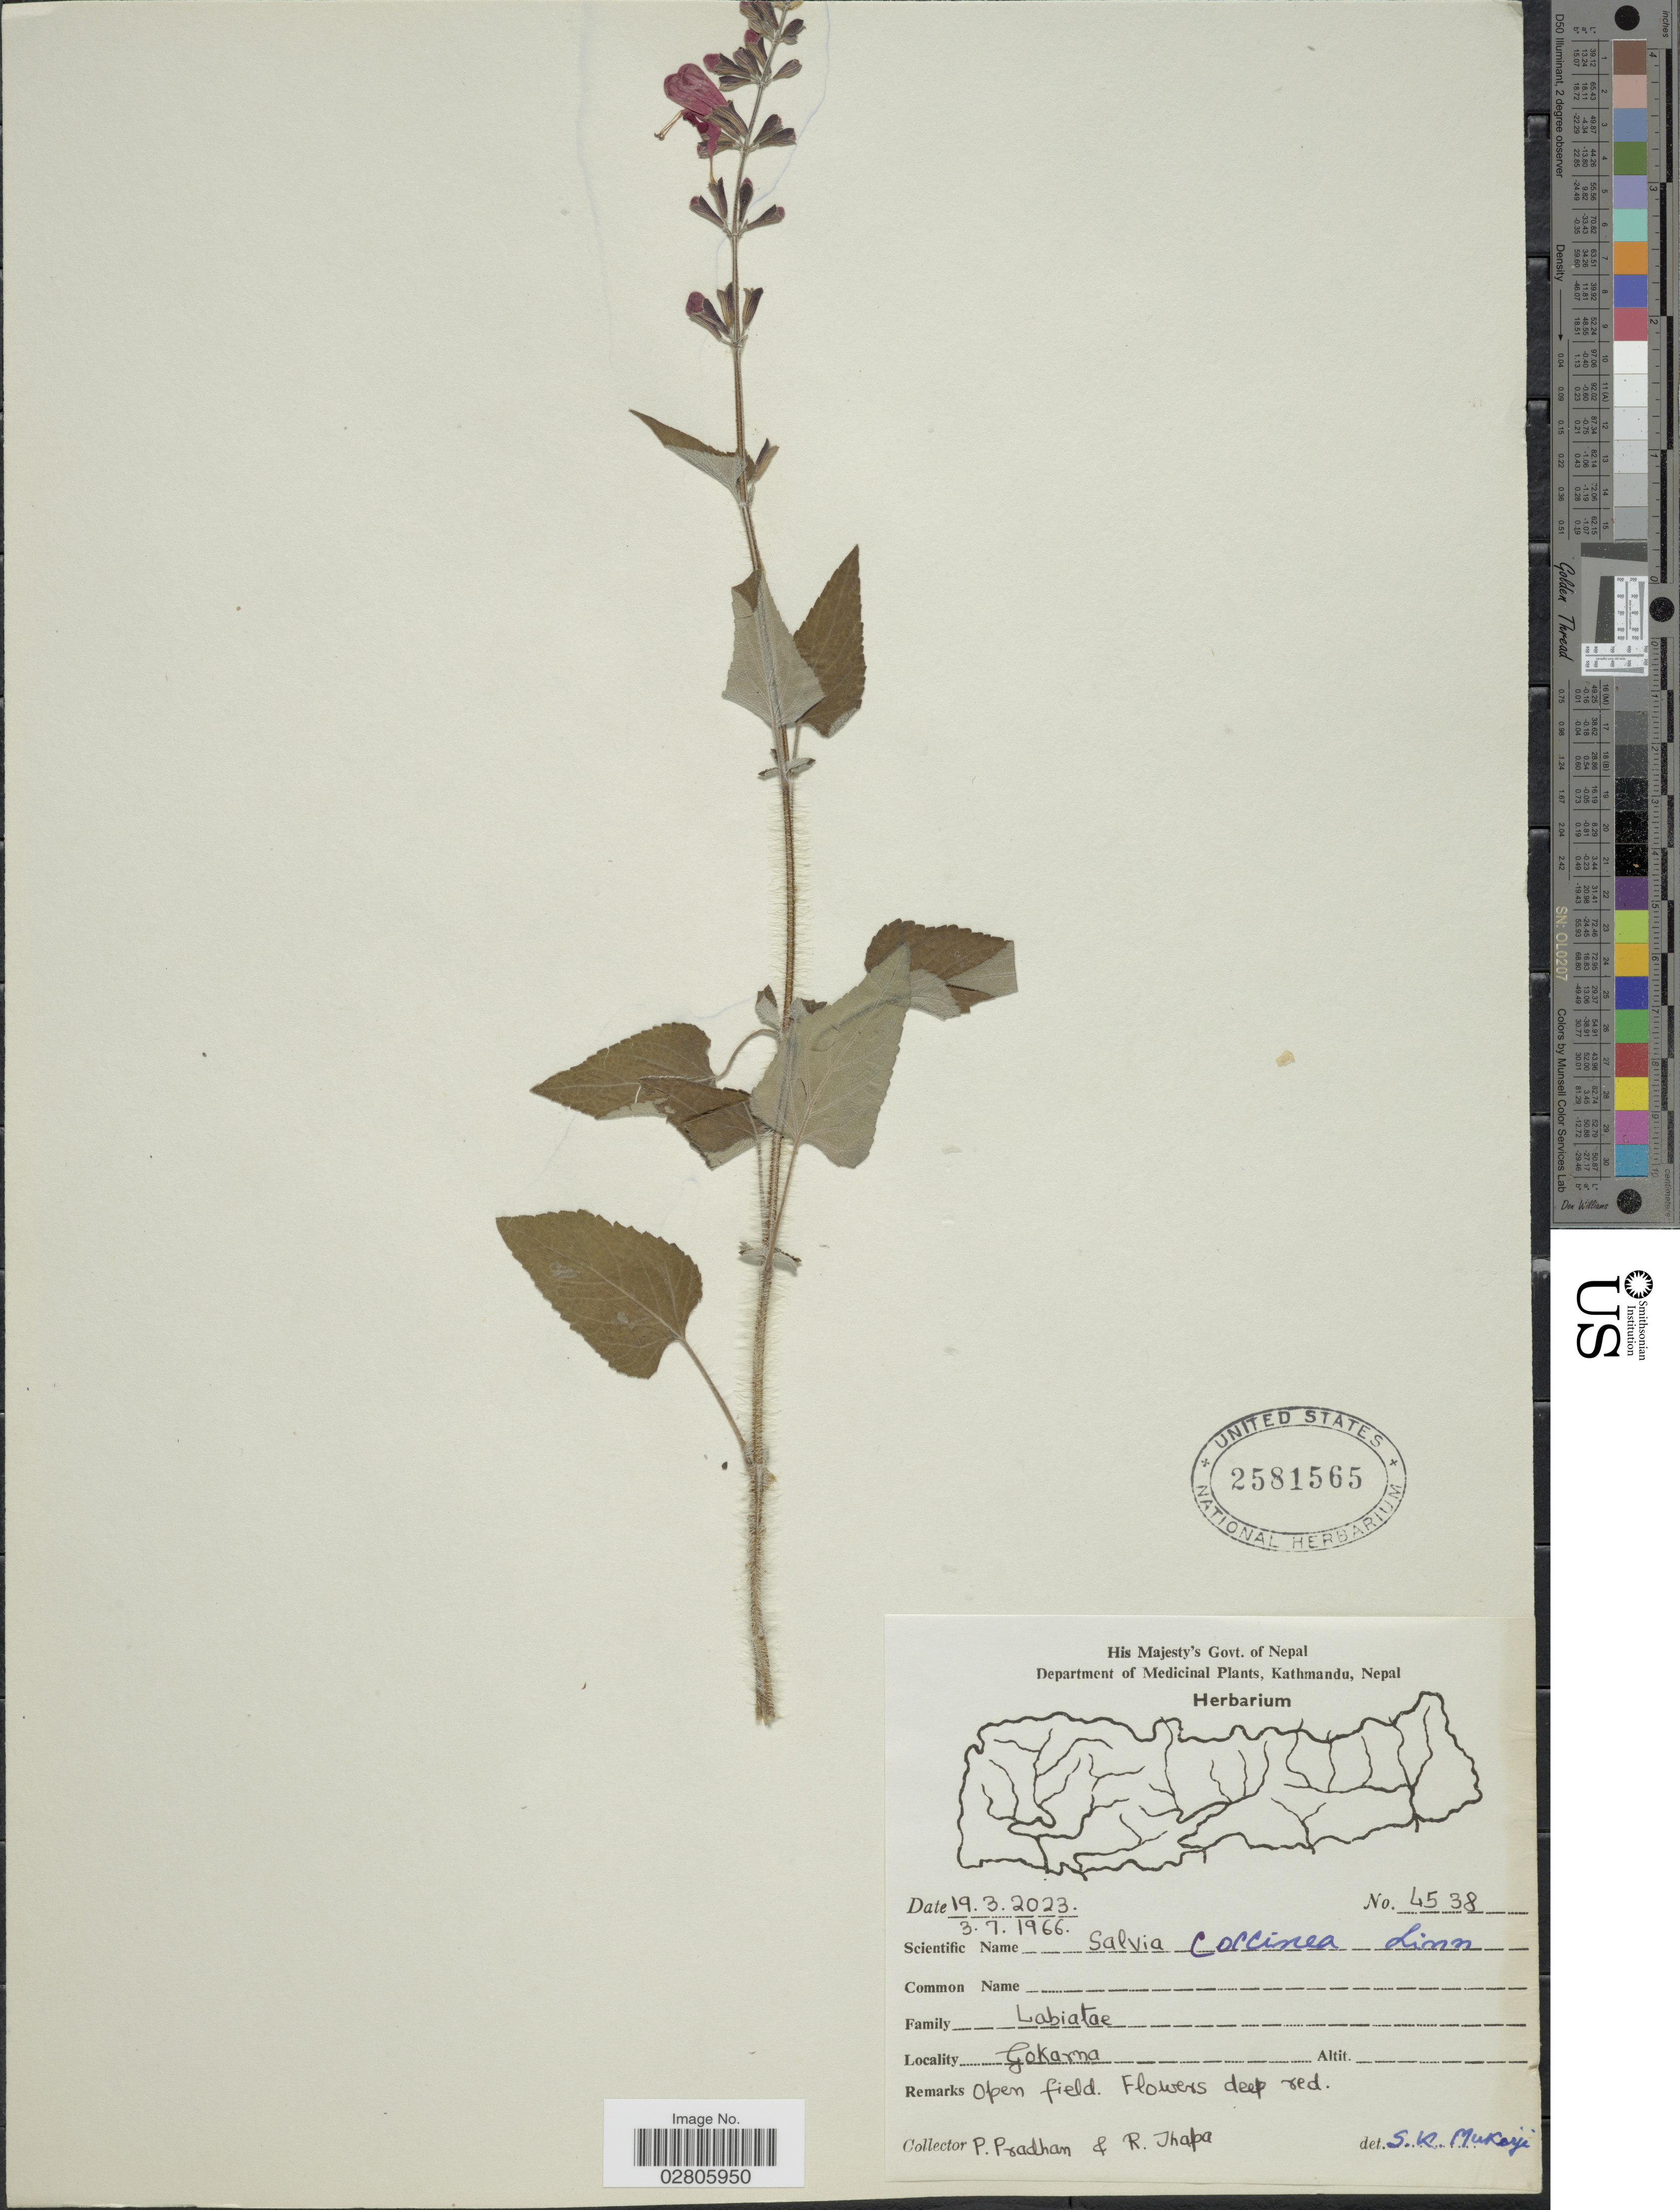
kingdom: Plantae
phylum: Tracheophyta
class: Magnoliopsida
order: Lamiales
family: Lamiaceae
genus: Salvia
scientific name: Salvia coccinea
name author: Etlinger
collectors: P. Pradhan & R. Thapa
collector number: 4538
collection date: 1966-07-03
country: Nepal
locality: Gokarna.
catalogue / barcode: US 2581565